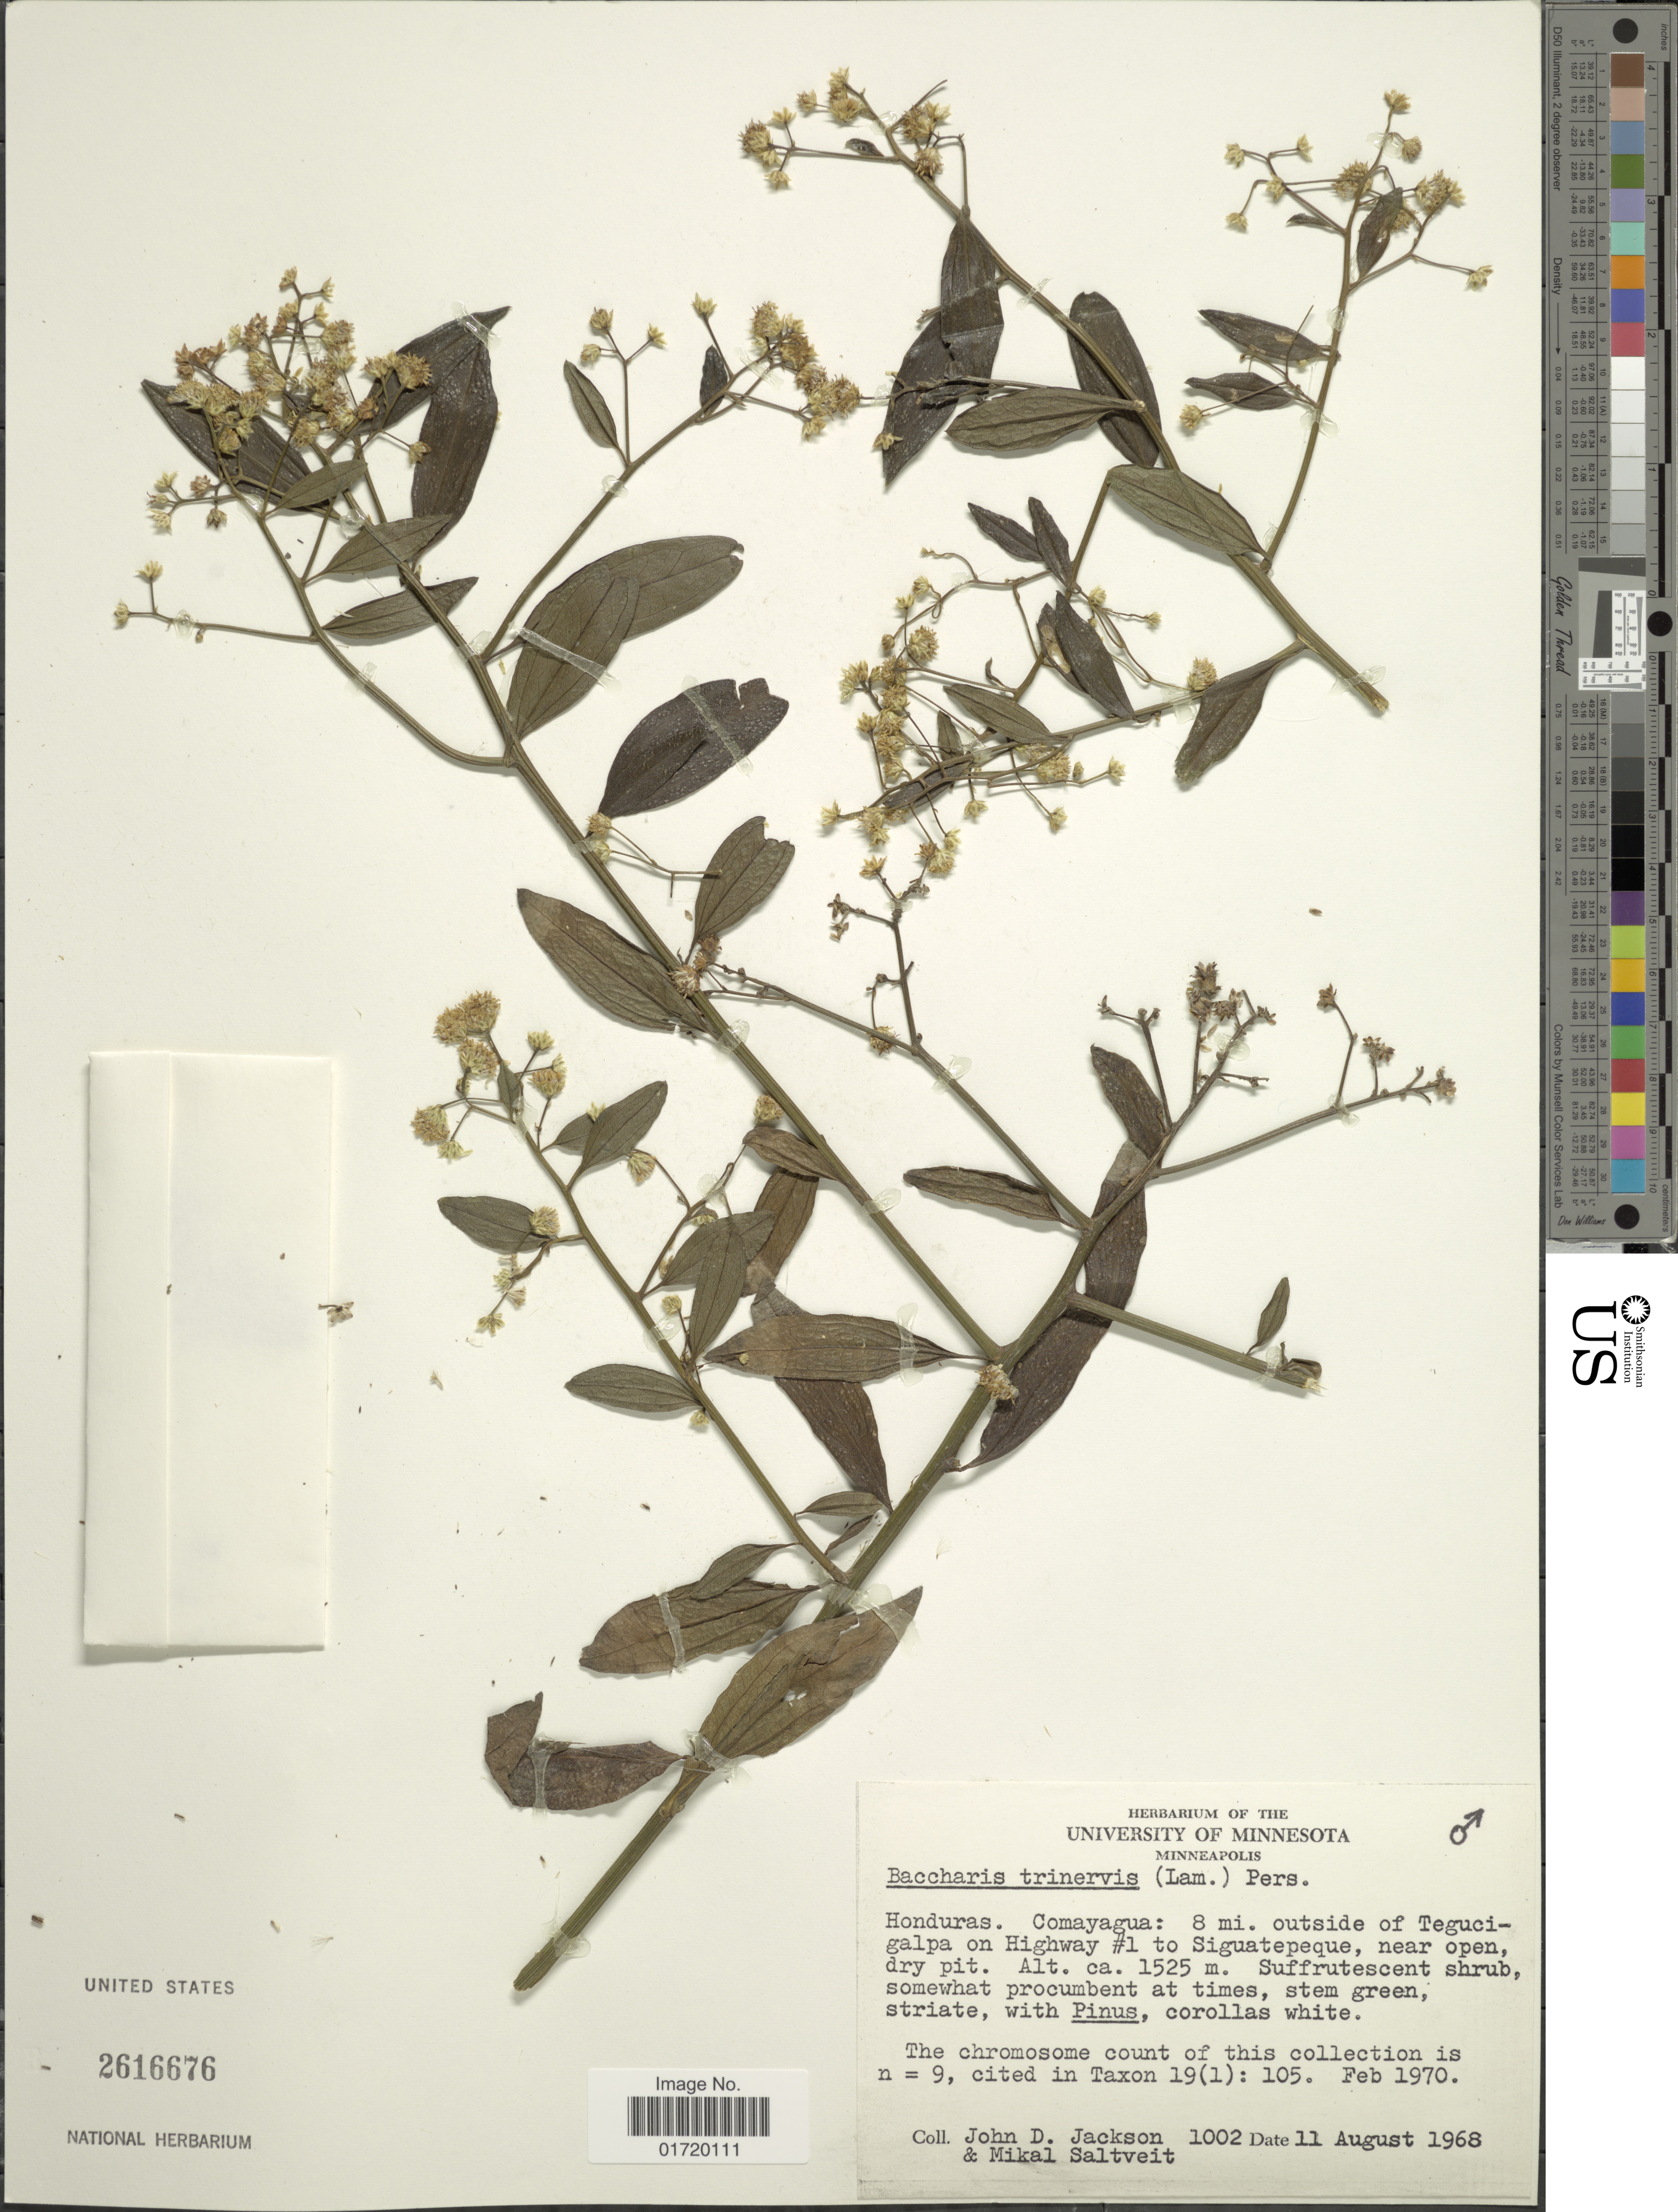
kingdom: Plantae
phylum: Tracheophyta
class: Magnoliopsida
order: Asterales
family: Asteraceae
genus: Baccharis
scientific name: Baccharis trinervis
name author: (Lam.) Pers.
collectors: J. Jackson & M. Saltveit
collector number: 1002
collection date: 1968-08-11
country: Honduras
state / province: Comayagua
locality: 8 mi outside of Tegucigalpa on Highway #1 to Siguatepeque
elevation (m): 1525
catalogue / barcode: US 2616676